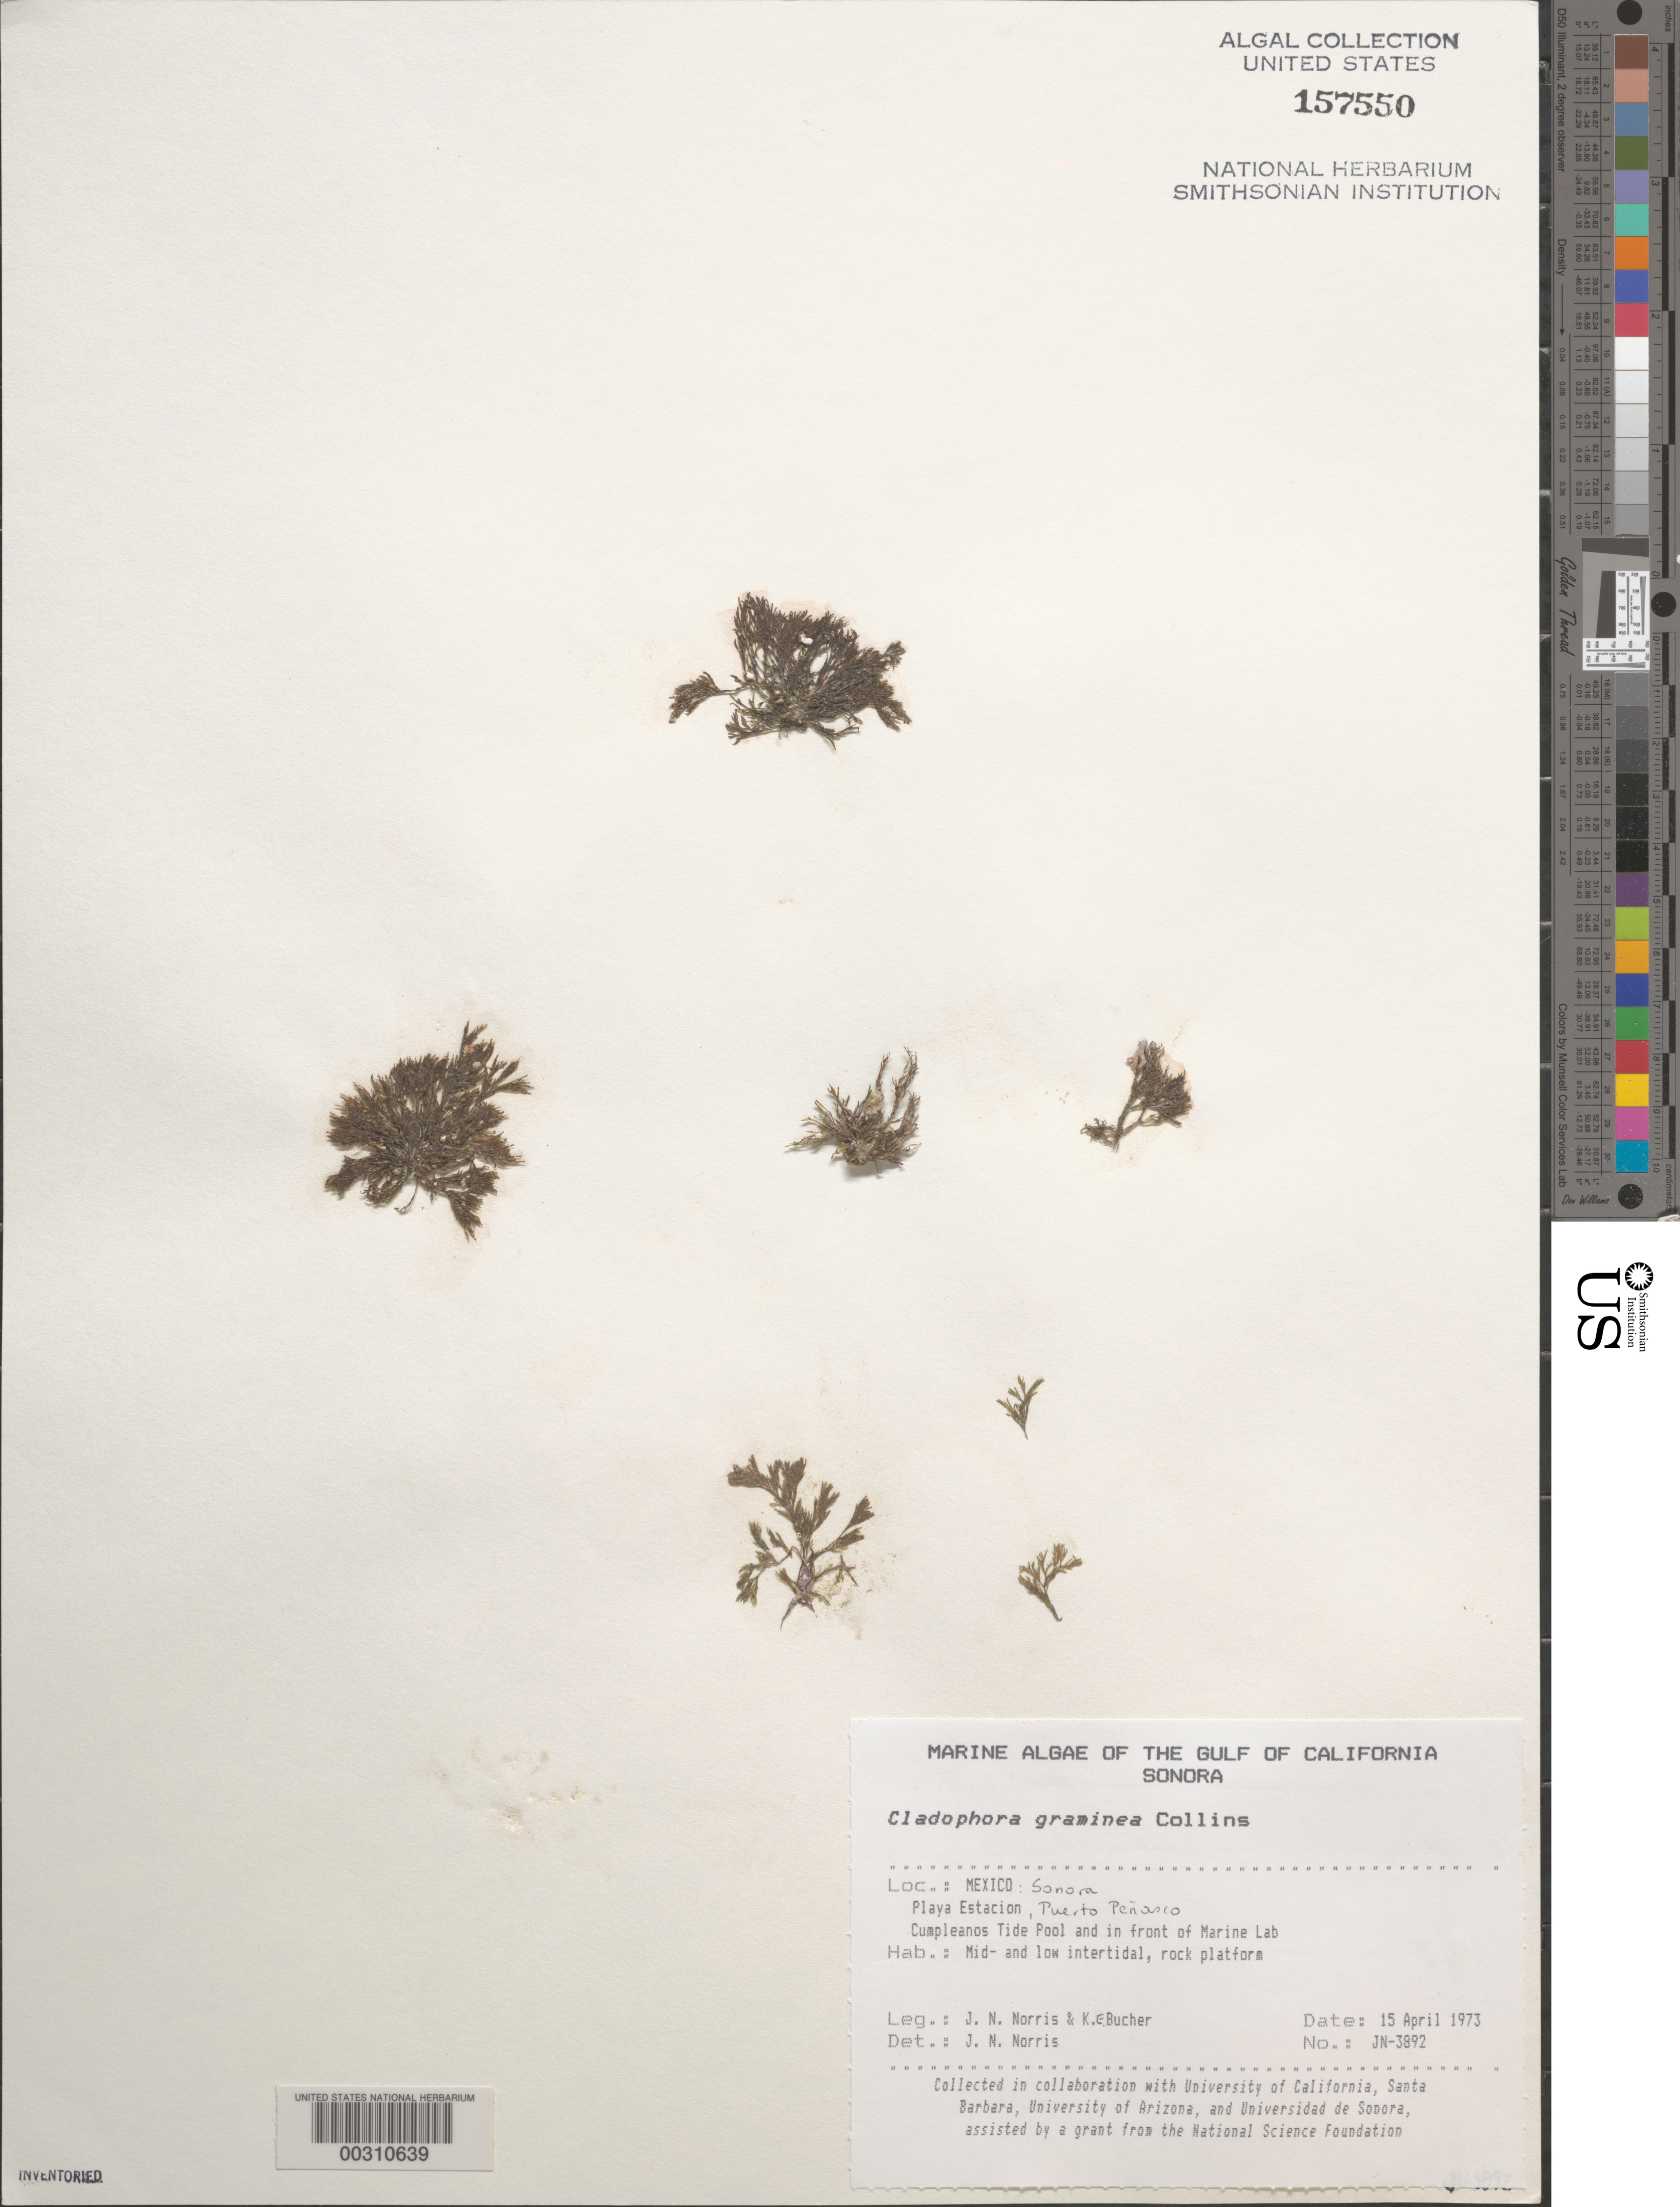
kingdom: Plantae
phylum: Chlorophyta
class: Ulvophyceae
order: Cladophorales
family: Cladophoraceae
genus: Cladophora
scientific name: Cladophora graminea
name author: Collins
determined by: Norris, James N.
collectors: J. N. Norris & K. E. Bucher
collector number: JN-3892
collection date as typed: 15 Apr 1973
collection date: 1973-04-15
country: Mexico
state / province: Sonora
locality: Playa Estacion, Puerto Penasco, marine laboratory shore and Cumpleanos tide pool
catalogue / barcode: US 157550